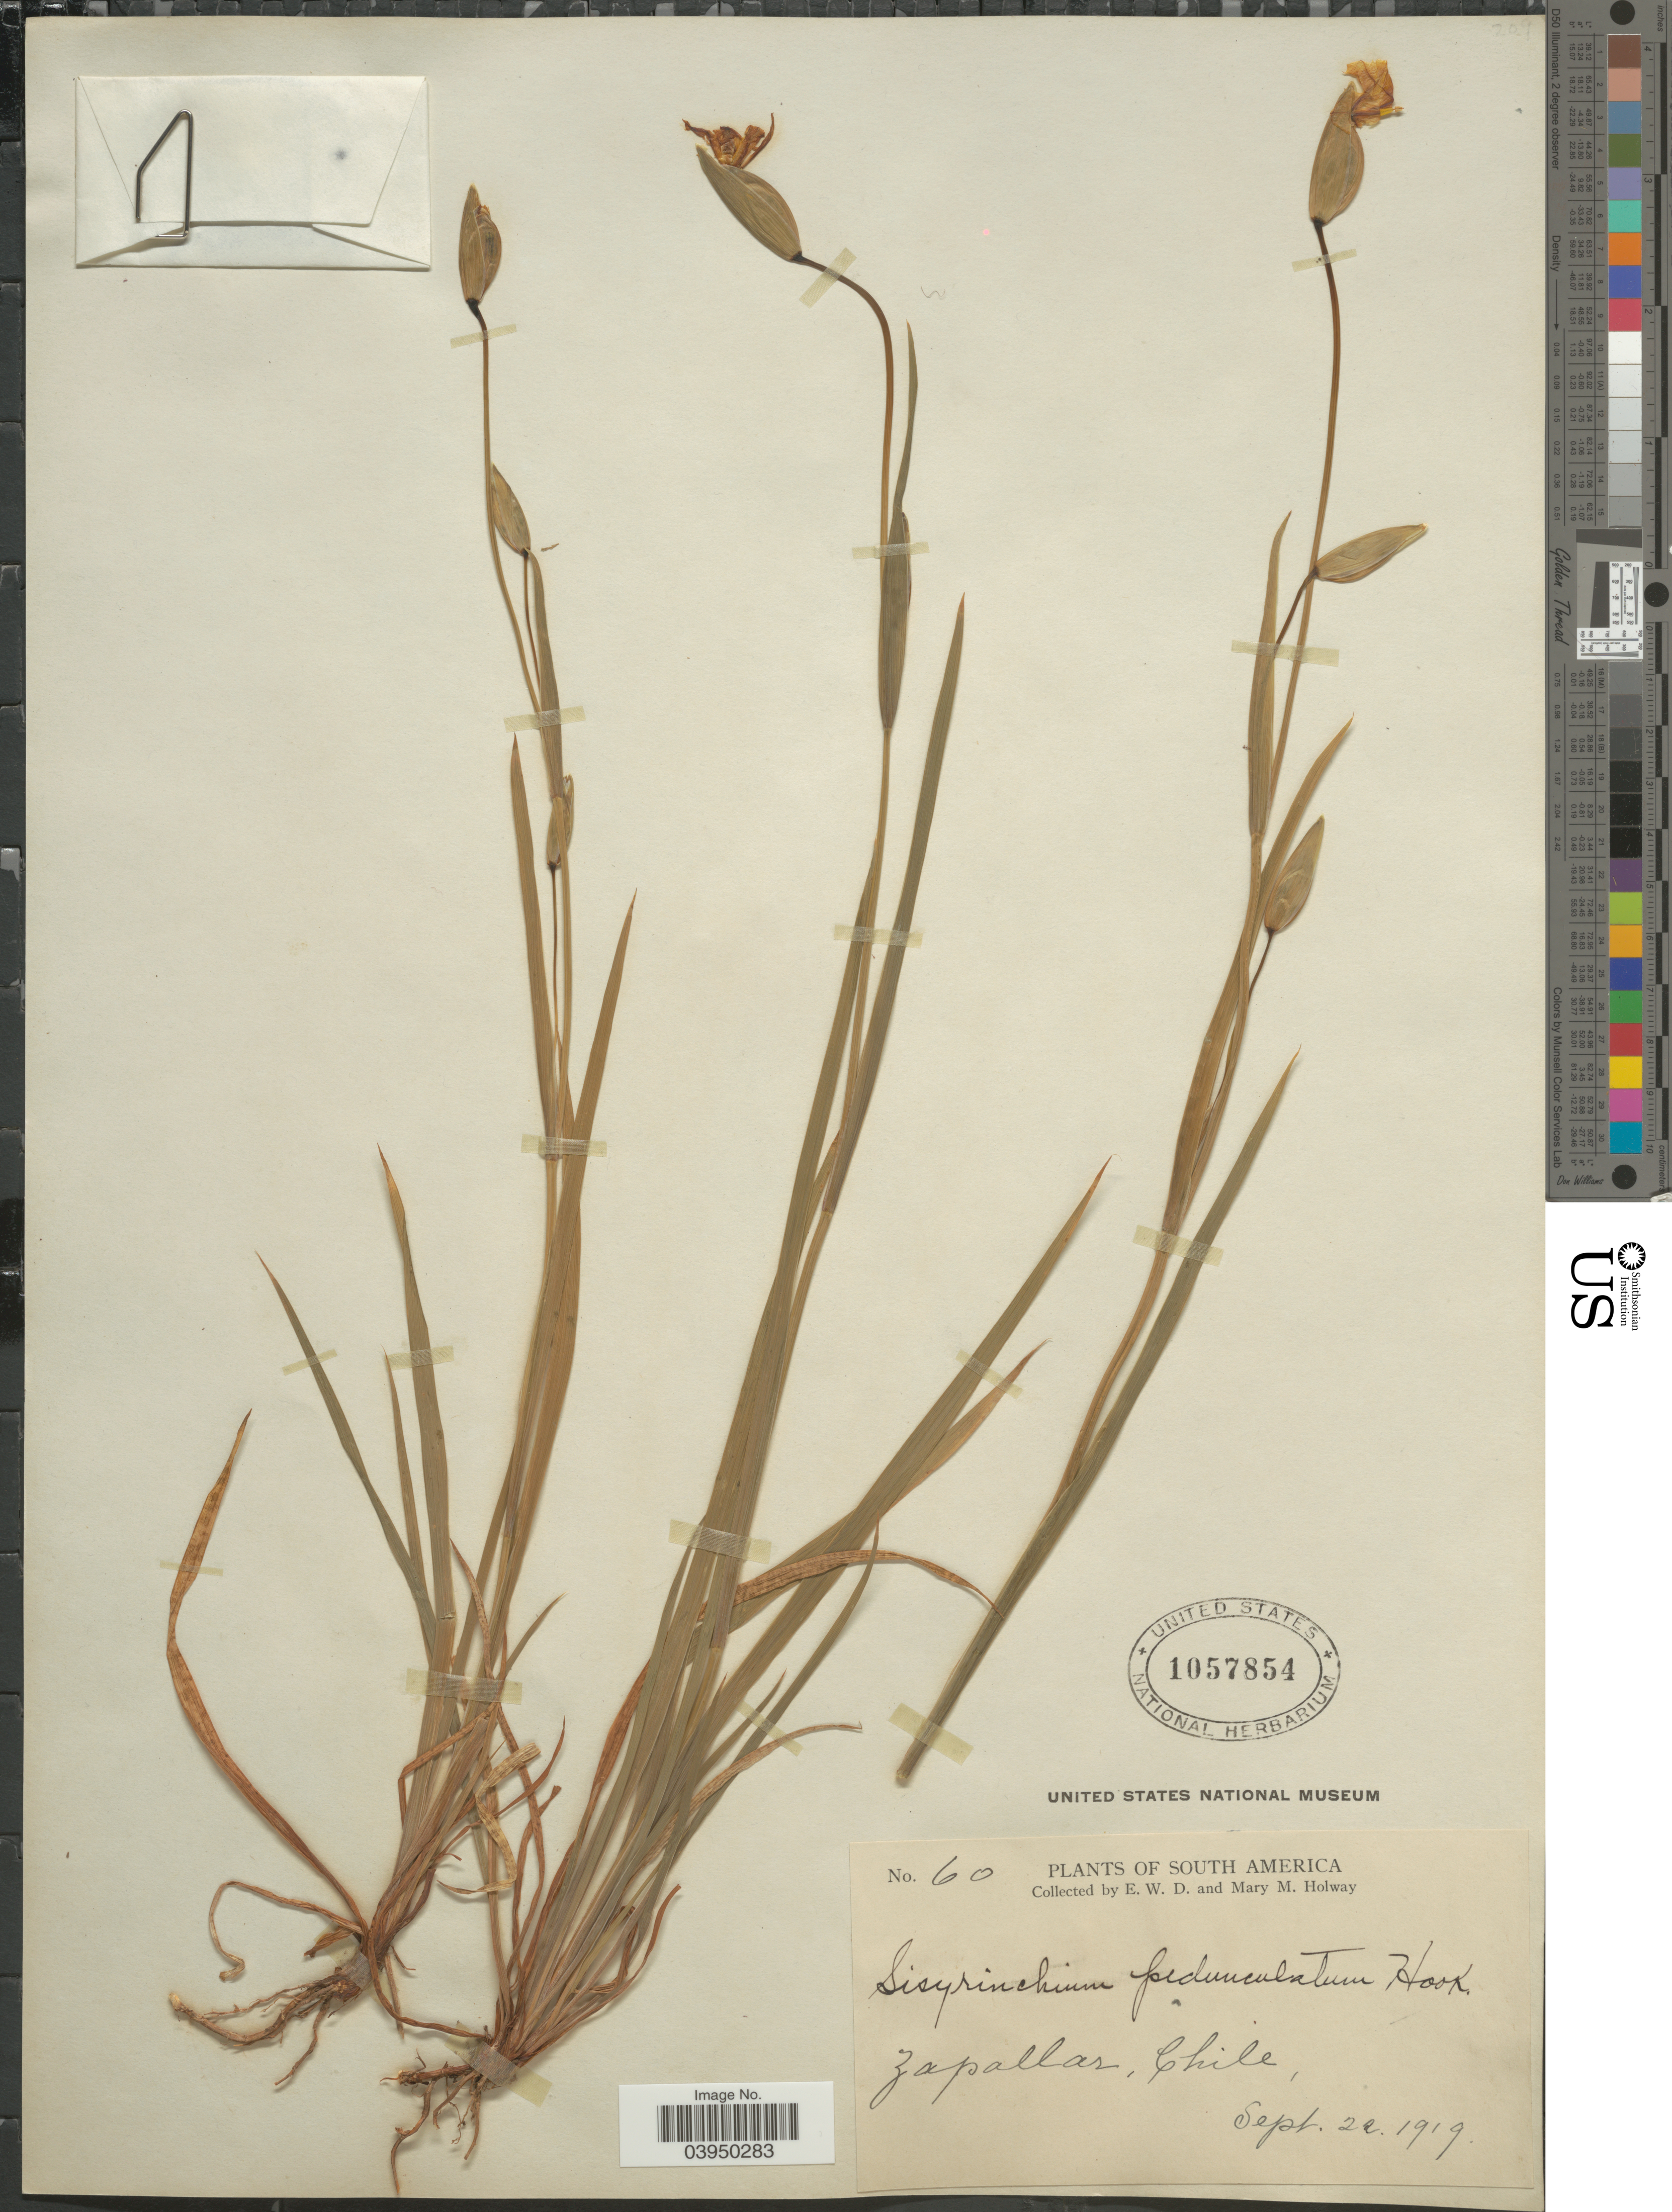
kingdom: Plantae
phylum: Tracheophyta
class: Liliopsida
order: Asparagales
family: Iridaceae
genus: Solenomelus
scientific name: Solenomelus pedunculatus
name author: (Gillies ex Hook.) Hochr.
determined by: Strong, Mark T., (BOT), Smithsonian Institution - National Museum of Natural History (UNITED STATES)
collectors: E. W. D. Holway & M. M. Holway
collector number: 60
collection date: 1919-09-22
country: Chile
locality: Zapallar.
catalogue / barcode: US 1057854